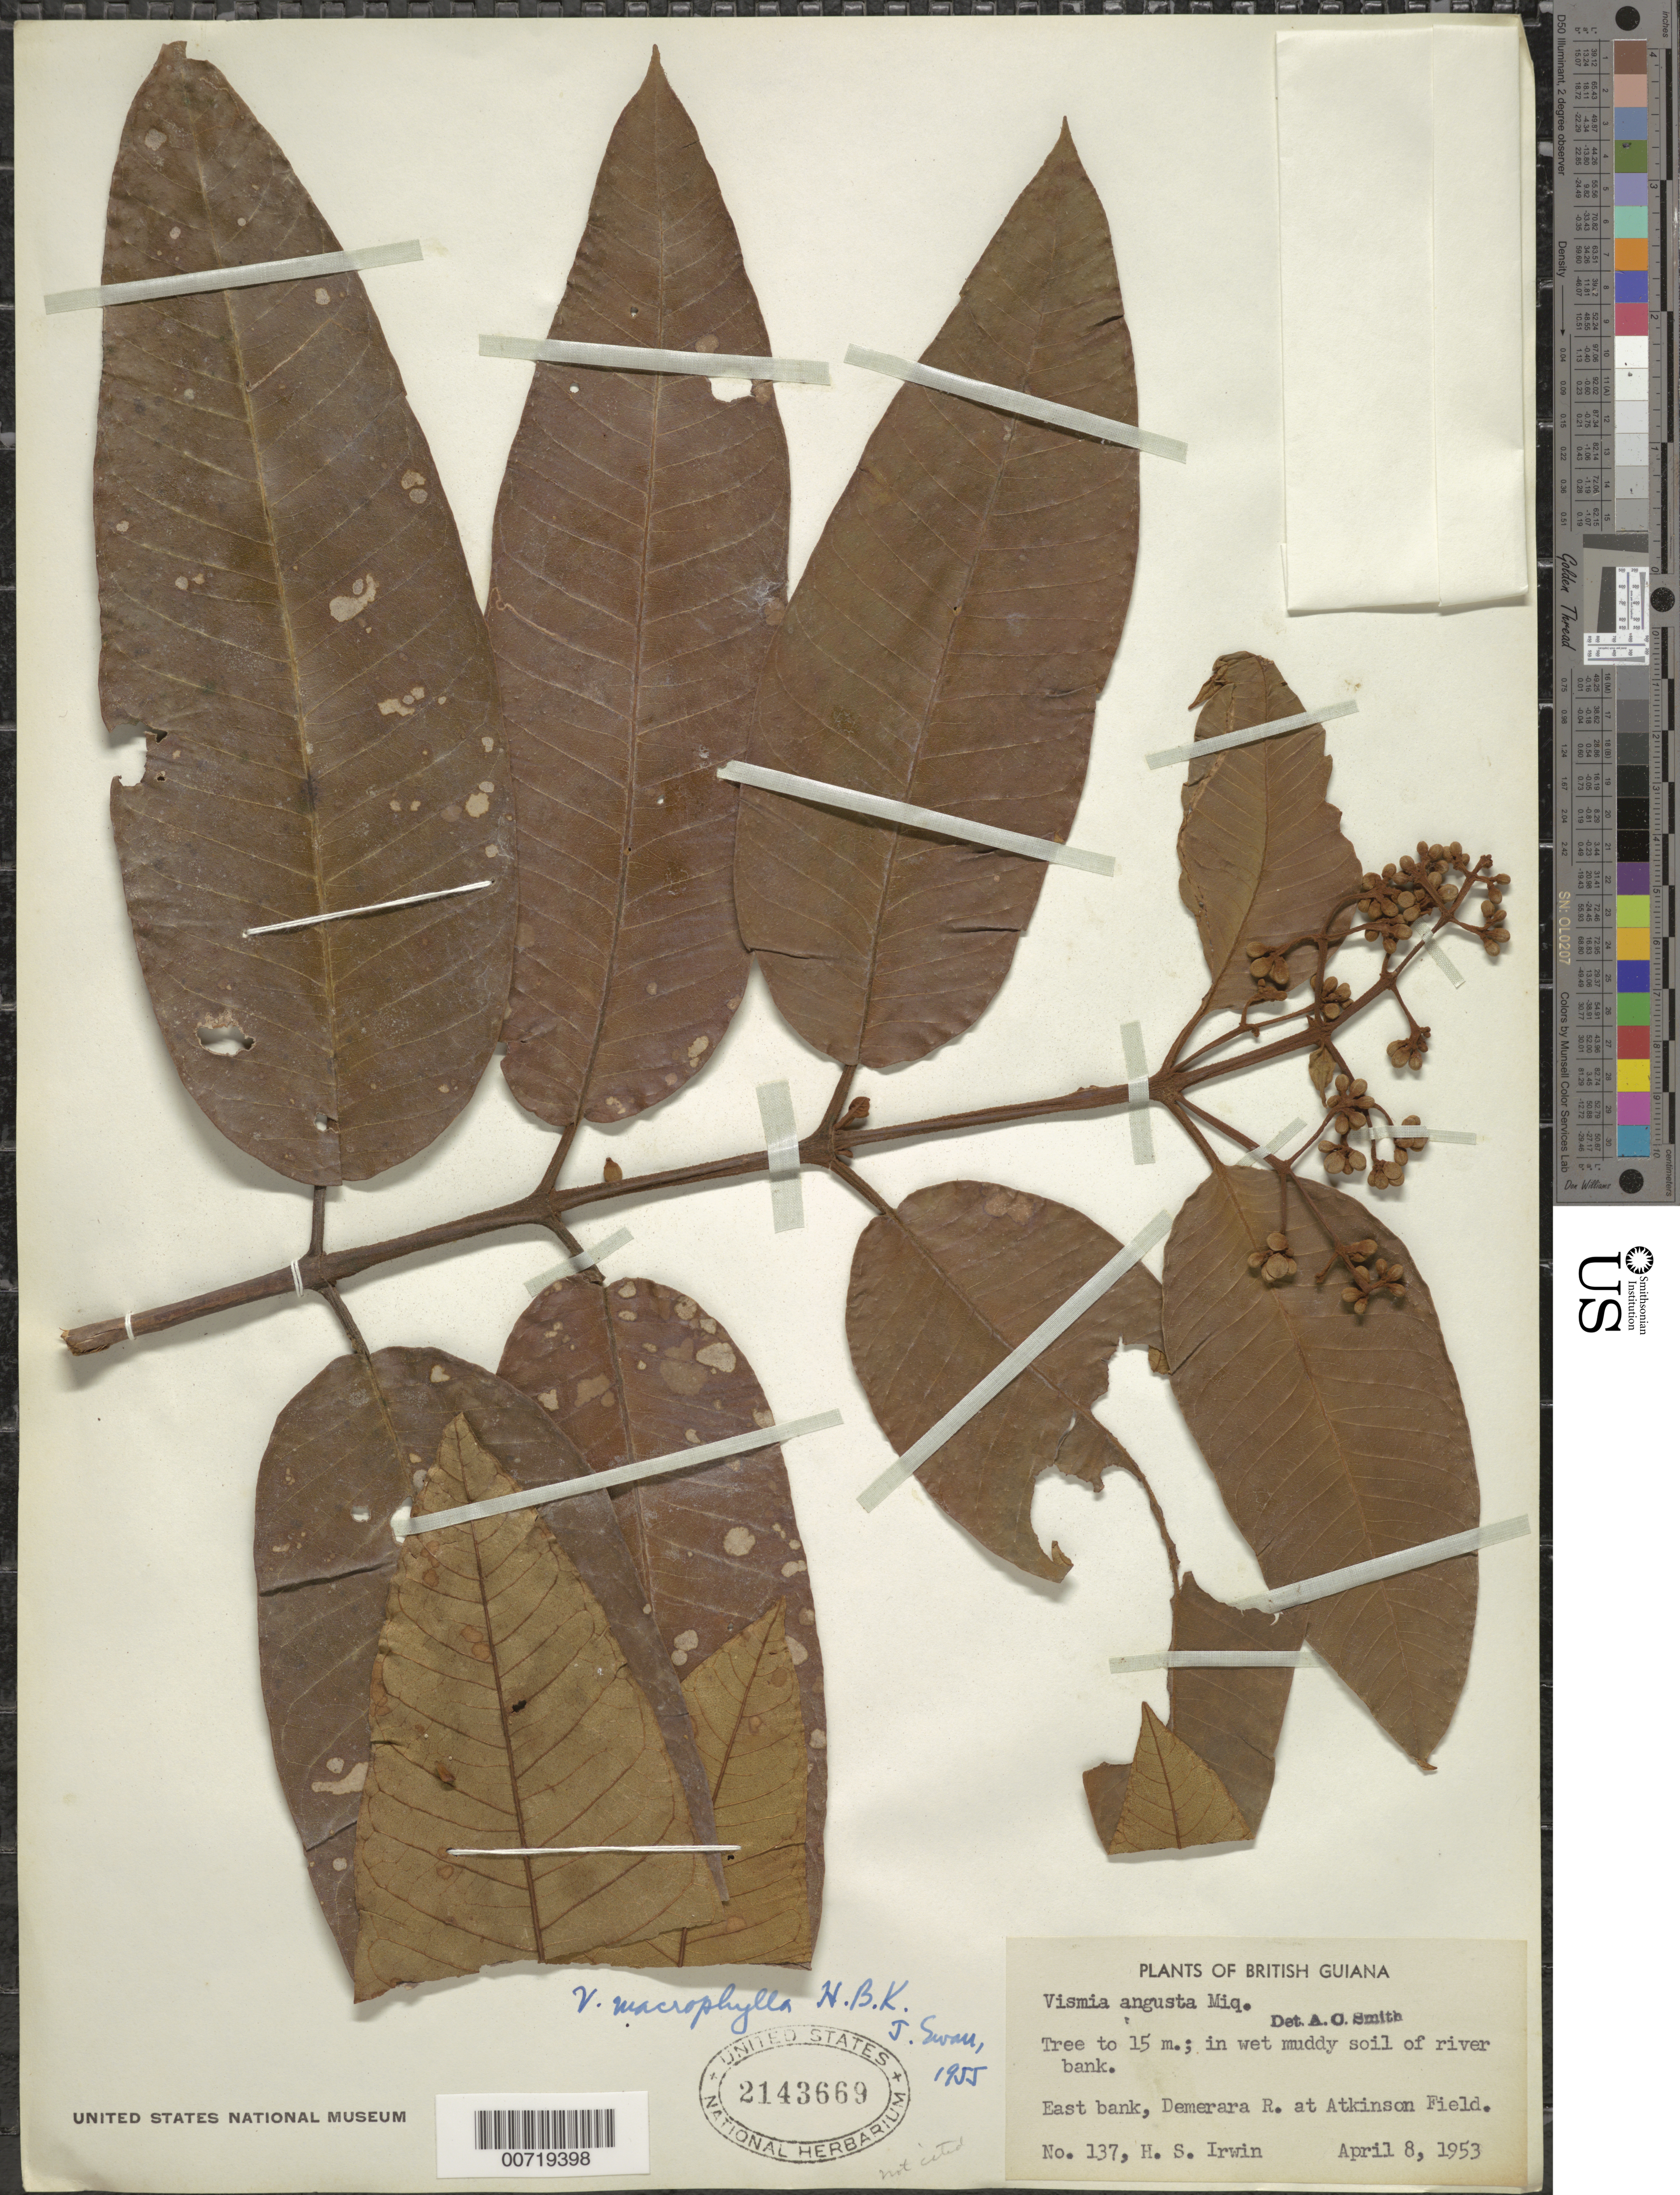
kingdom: Plantae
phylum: Tracheophyta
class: Magnoliopsida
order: Malpighiales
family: Hypericaceae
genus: Vismia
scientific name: Vismia macrophylla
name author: Kunth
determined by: Ewan, J. A.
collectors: H. Irwin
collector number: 137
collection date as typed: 8-Apr-53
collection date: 1953-04-08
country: Guyana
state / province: Demerara-Mahaica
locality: Atkinson Field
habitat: Wet muddy soil of riverbank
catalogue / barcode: US 2143669